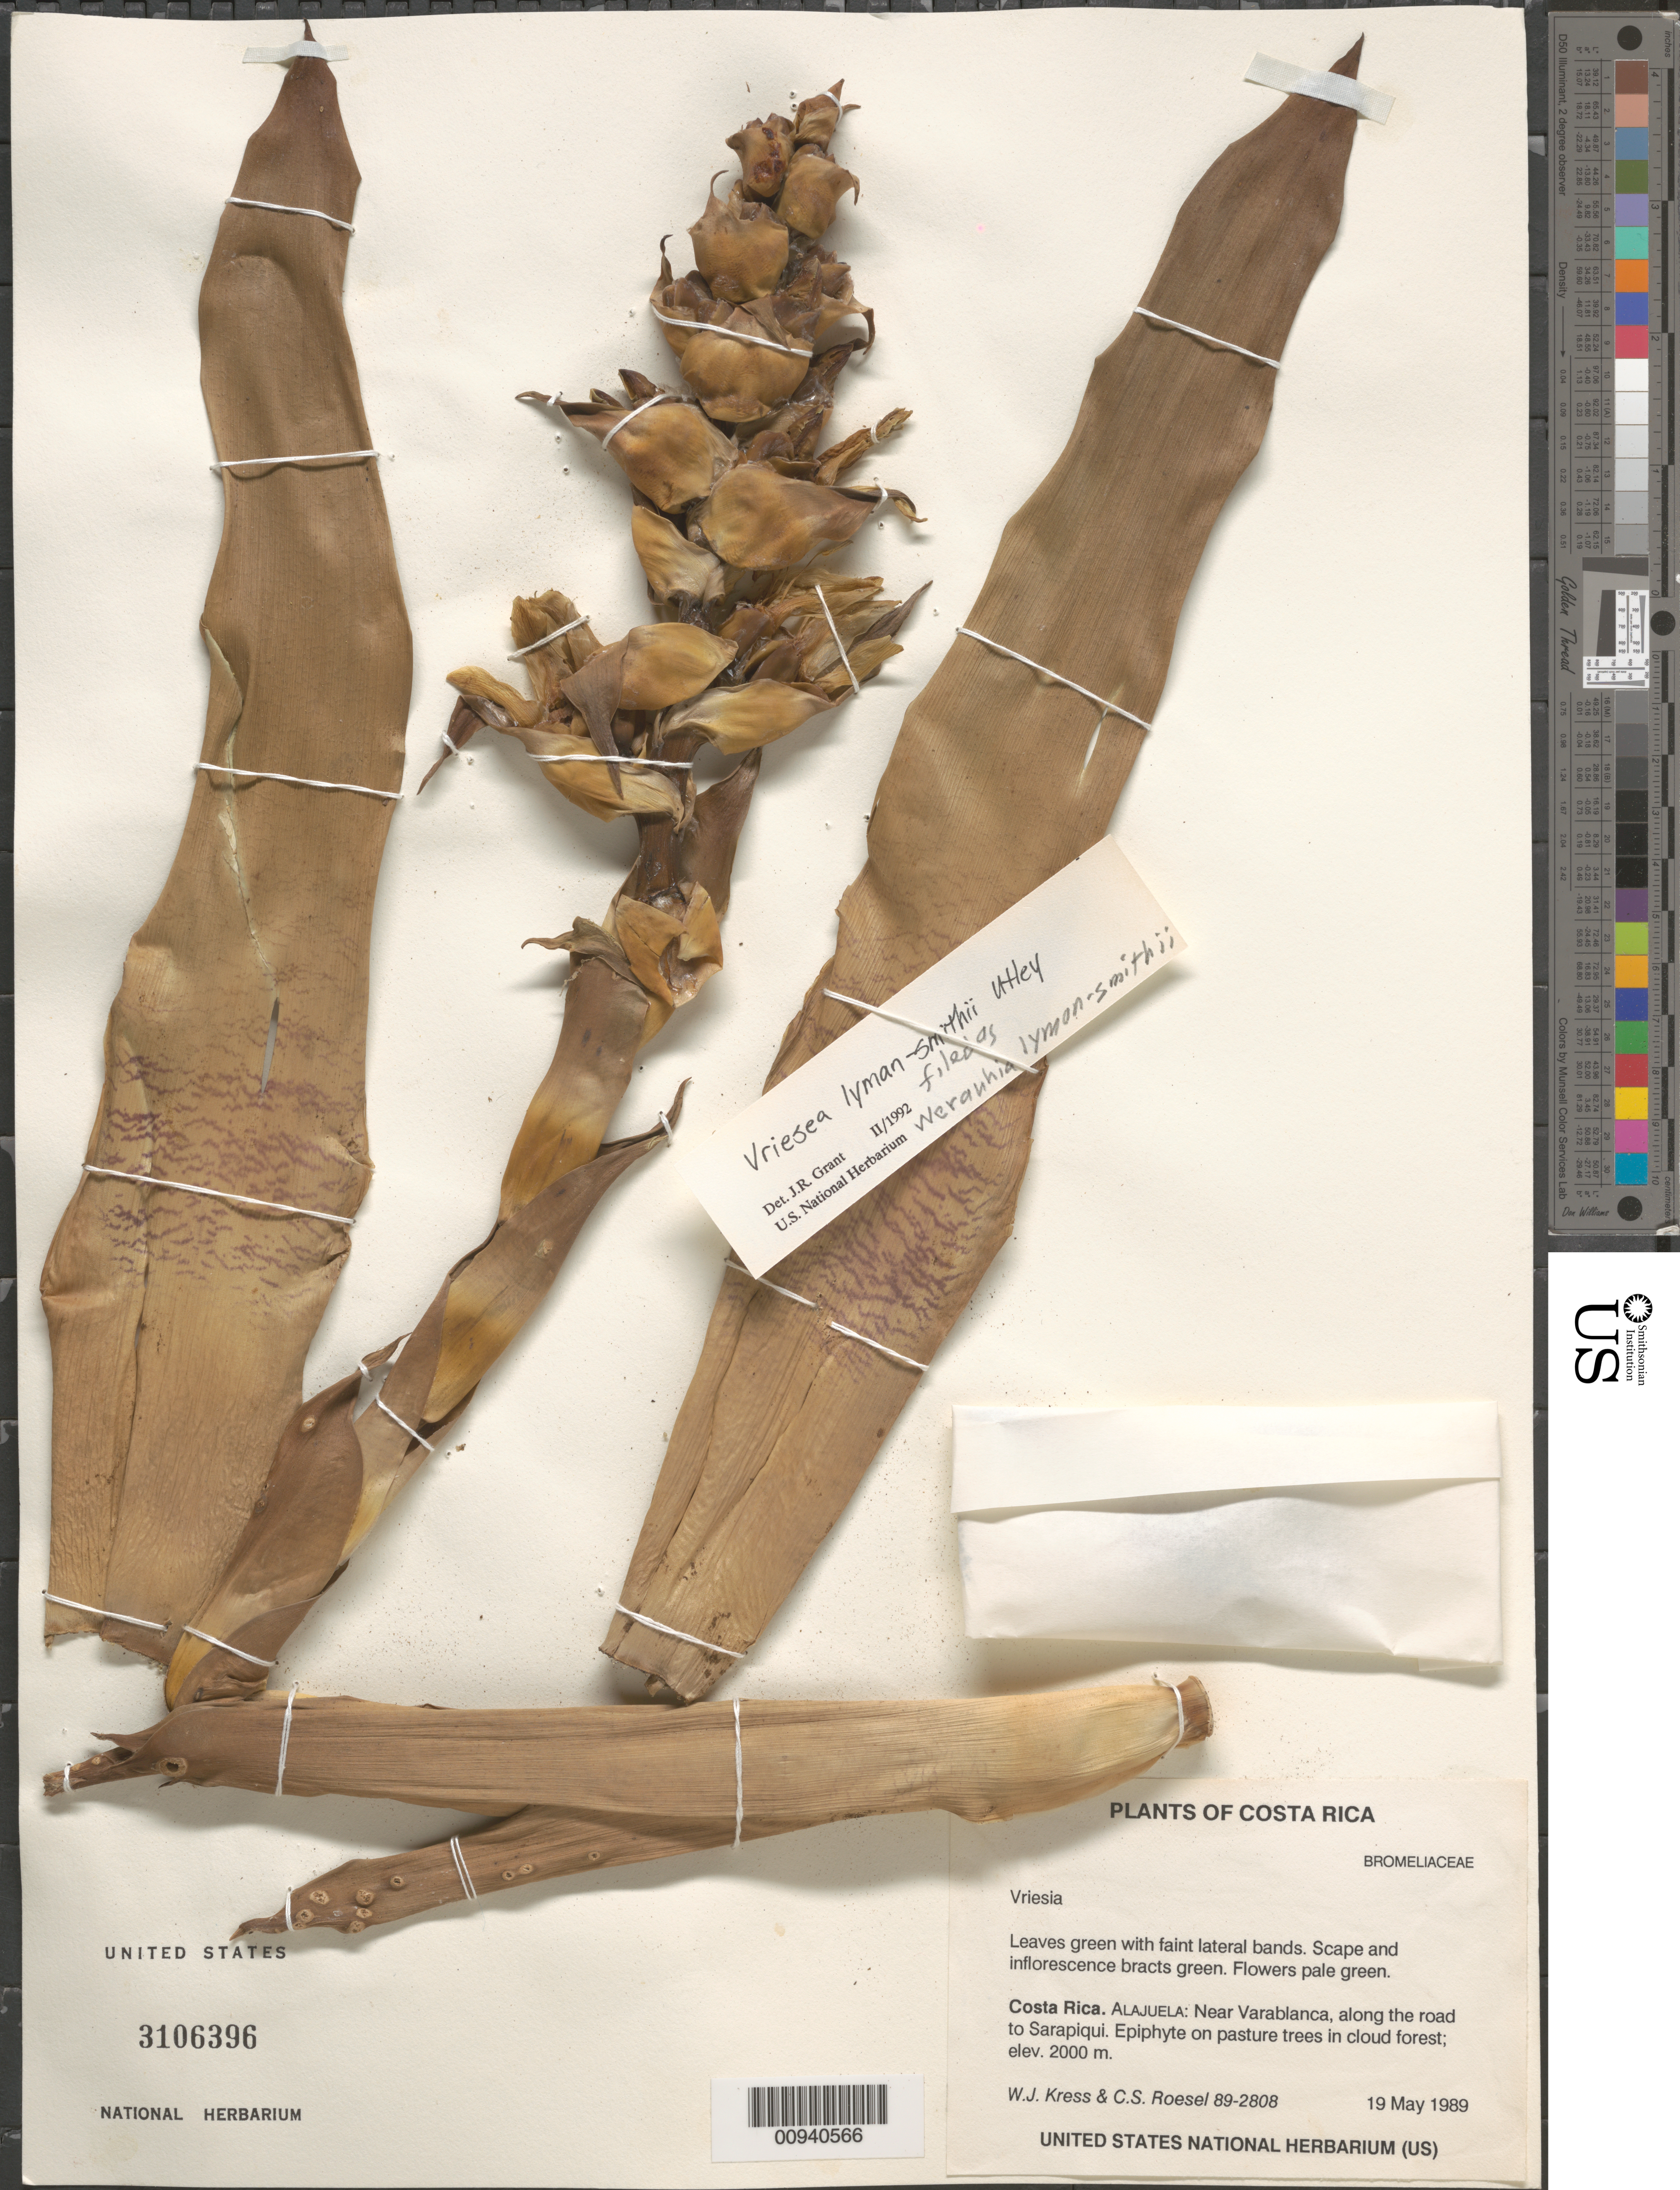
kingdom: Plantae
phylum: Tracheophyta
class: Liliopsida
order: Poales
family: Bromeliaceae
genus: Vriesea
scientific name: Vriesea lyman-smithii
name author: Utley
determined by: Grant, J. R., (SWITZERLAND)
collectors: W. J. Kress & C. S. Roesel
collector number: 89-2808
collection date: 1989-05-19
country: Costa Rica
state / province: Alajuela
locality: Near Varablanca, along the road to Sarapiqui. Epiphyte on pasture trees in cloud forest.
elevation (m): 2000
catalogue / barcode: US 3106396